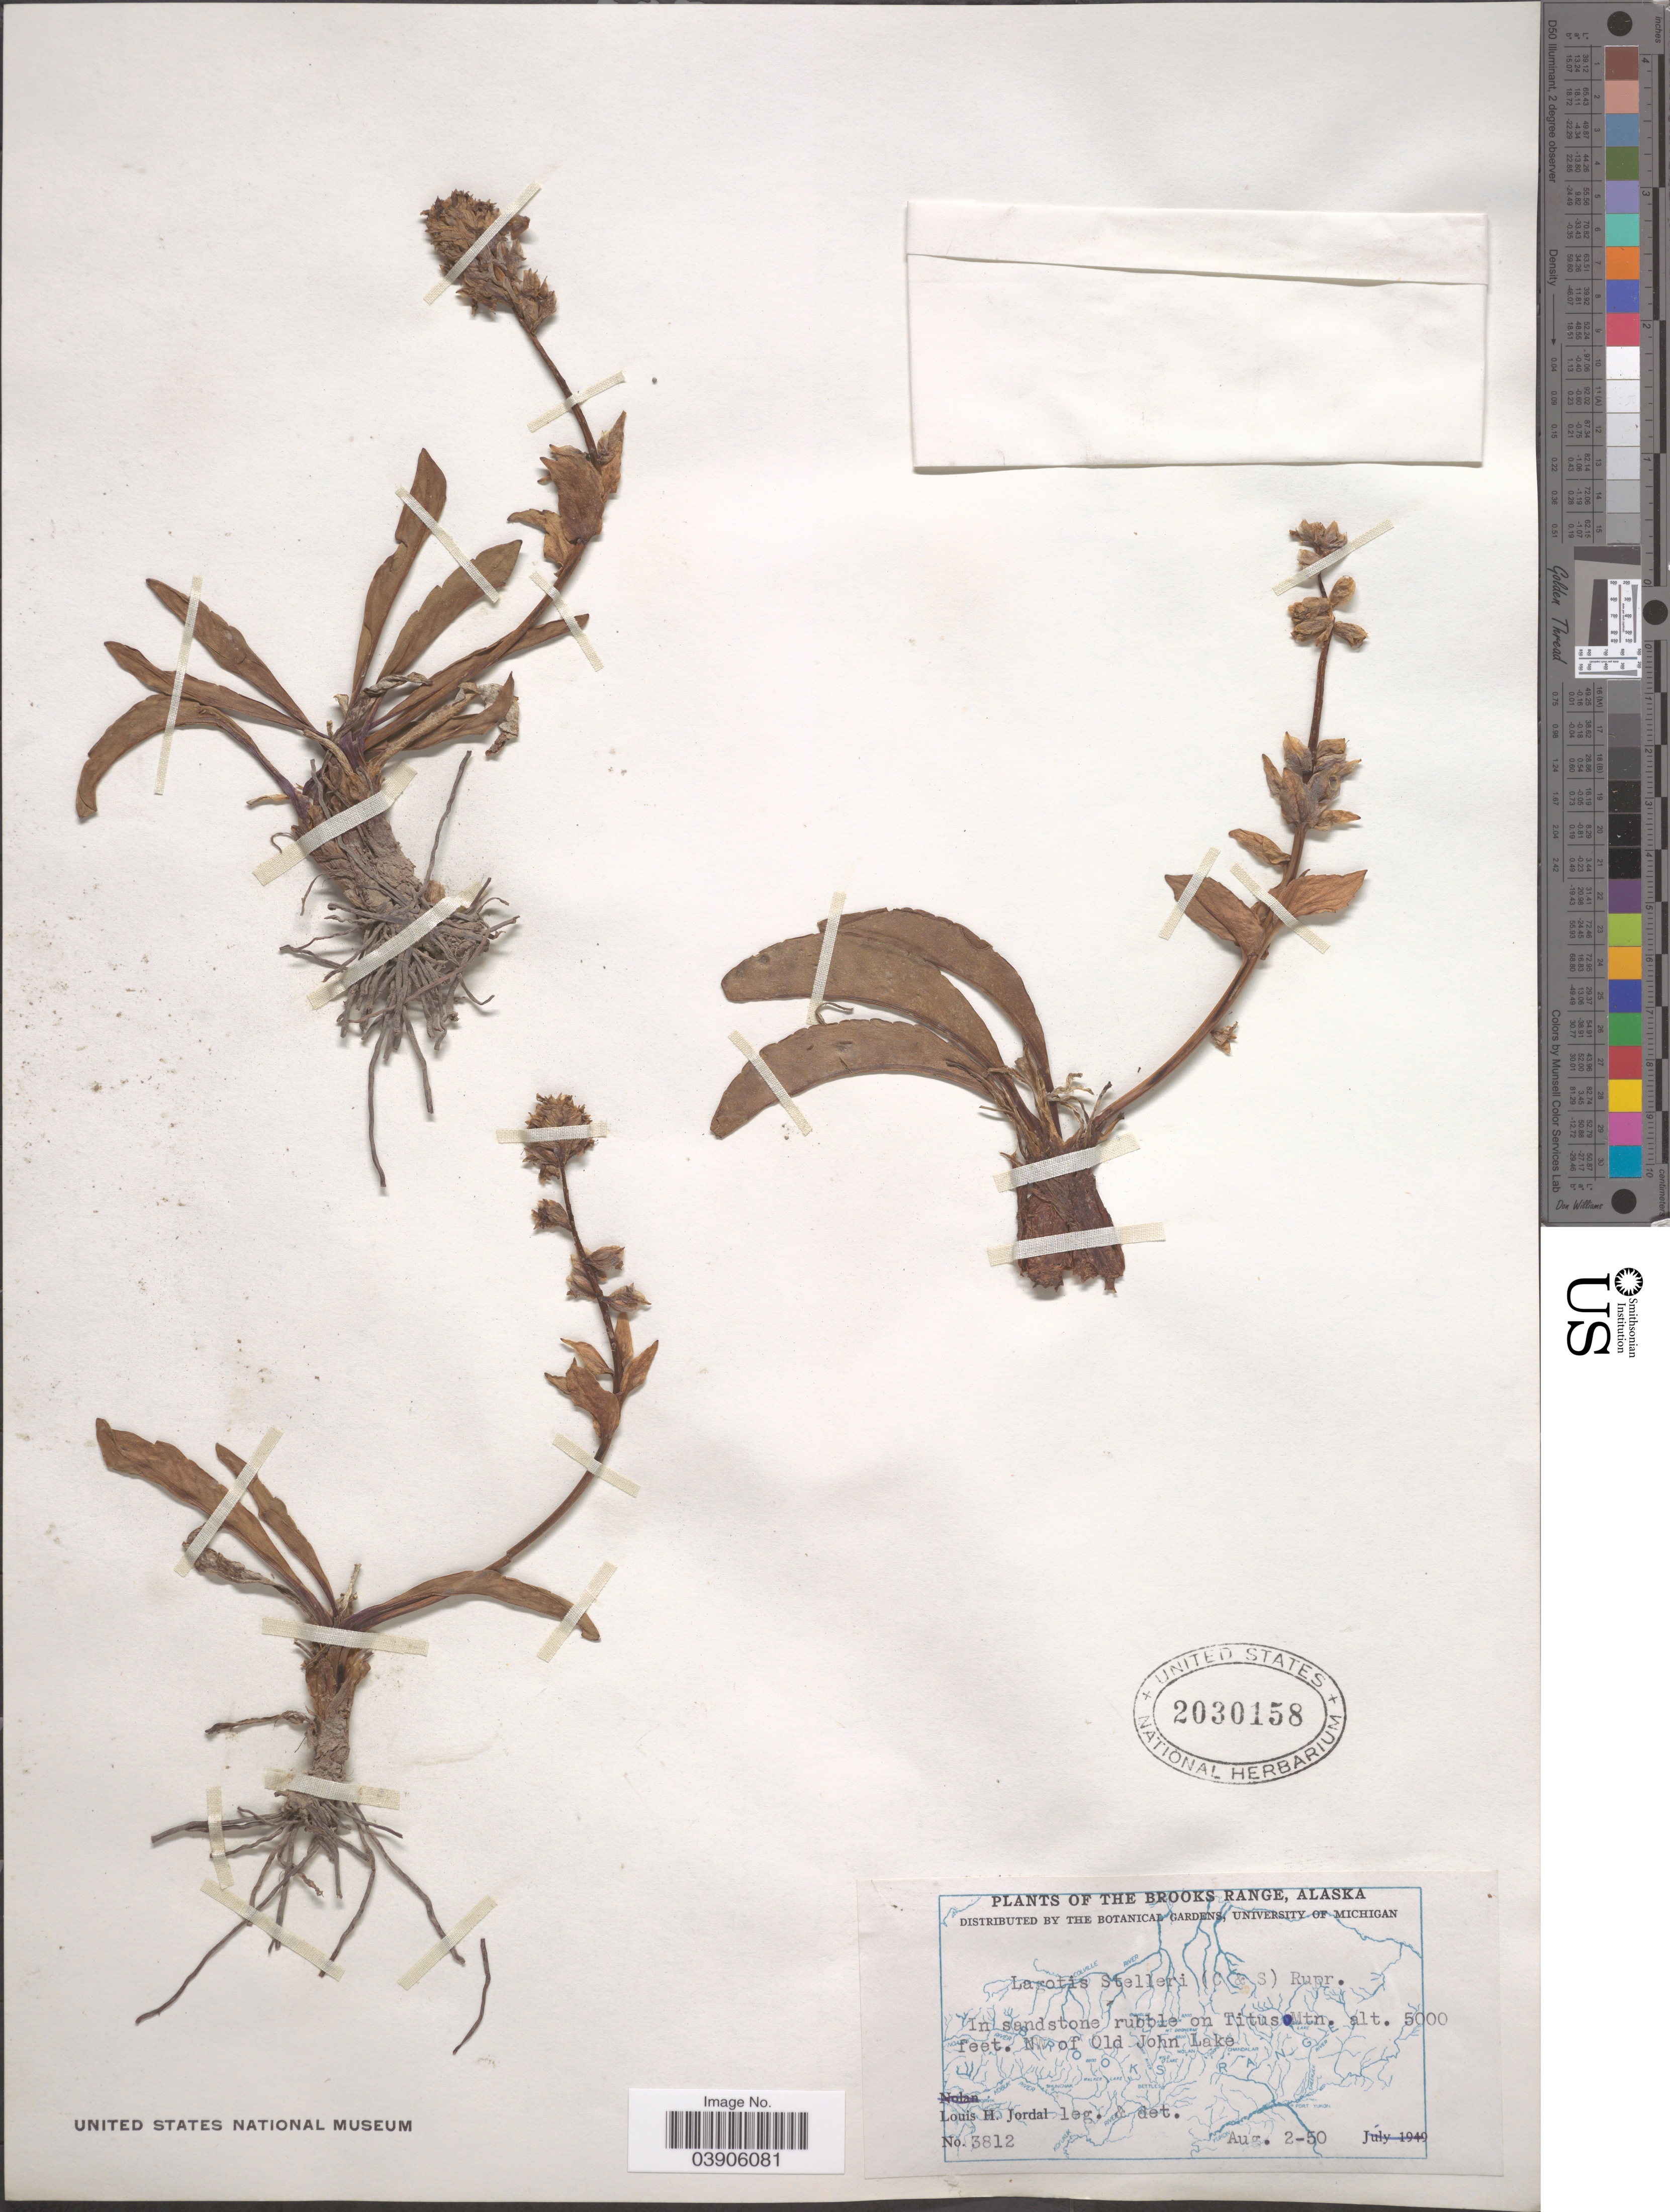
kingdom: Plantae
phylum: Tracheophyta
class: Magnoliopsida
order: Lamiales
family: Plantaginaceae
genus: Lagotis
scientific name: Lagotis glauca var. stelleri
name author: Trautv.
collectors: L. Jordal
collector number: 3812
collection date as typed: Transcribed d/m/y: 2/8/50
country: United States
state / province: Alaska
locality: The Brooks Range. In sandstone rubble on Titus Mtn. N of Old John Lake.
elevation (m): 1524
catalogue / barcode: US 2030158